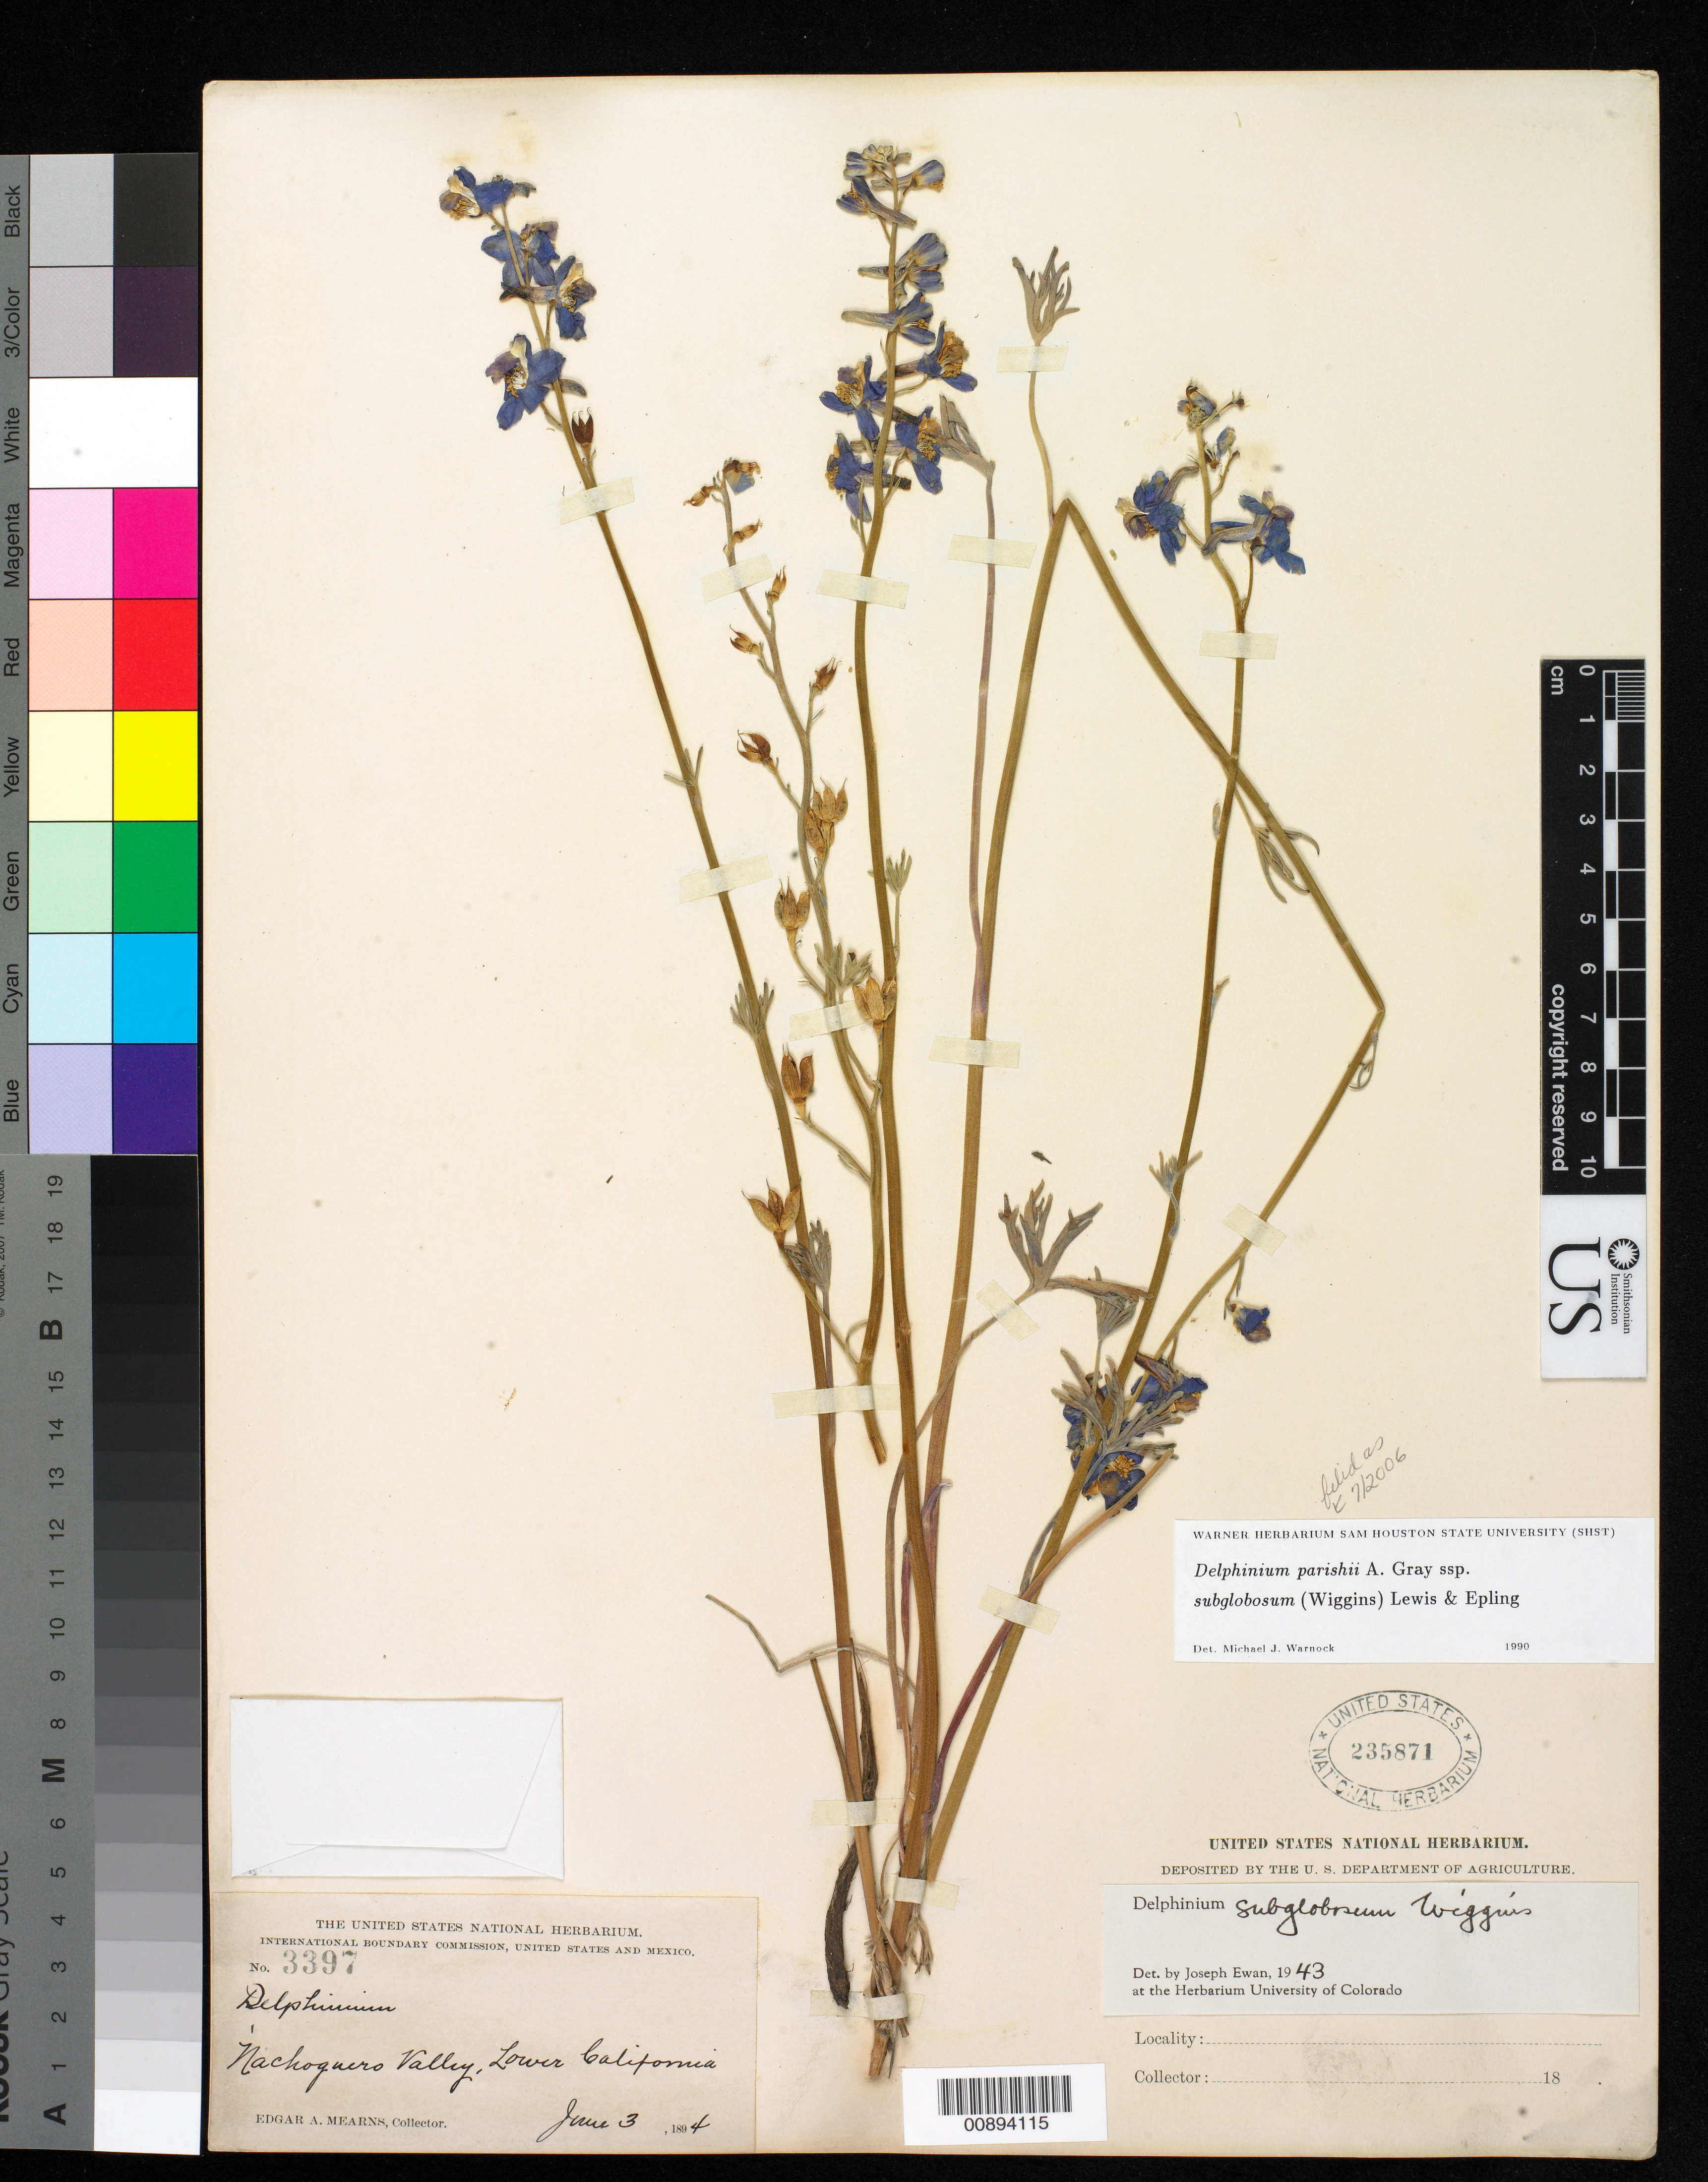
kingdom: Plantae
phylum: Tracheophyta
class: Magnoliopsida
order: Ranunculales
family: Ranunculaceae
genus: Delphinium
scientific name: Delphinium parishii subsp. subglobosum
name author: (Wiggins) F. H. Lewis & Epling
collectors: E. A. Mearns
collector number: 3397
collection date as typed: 03 Jun 1894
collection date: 1894-06-03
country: Mexico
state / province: Baja California Norte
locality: Nachoguero Valley, Baja California.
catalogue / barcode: US 235871